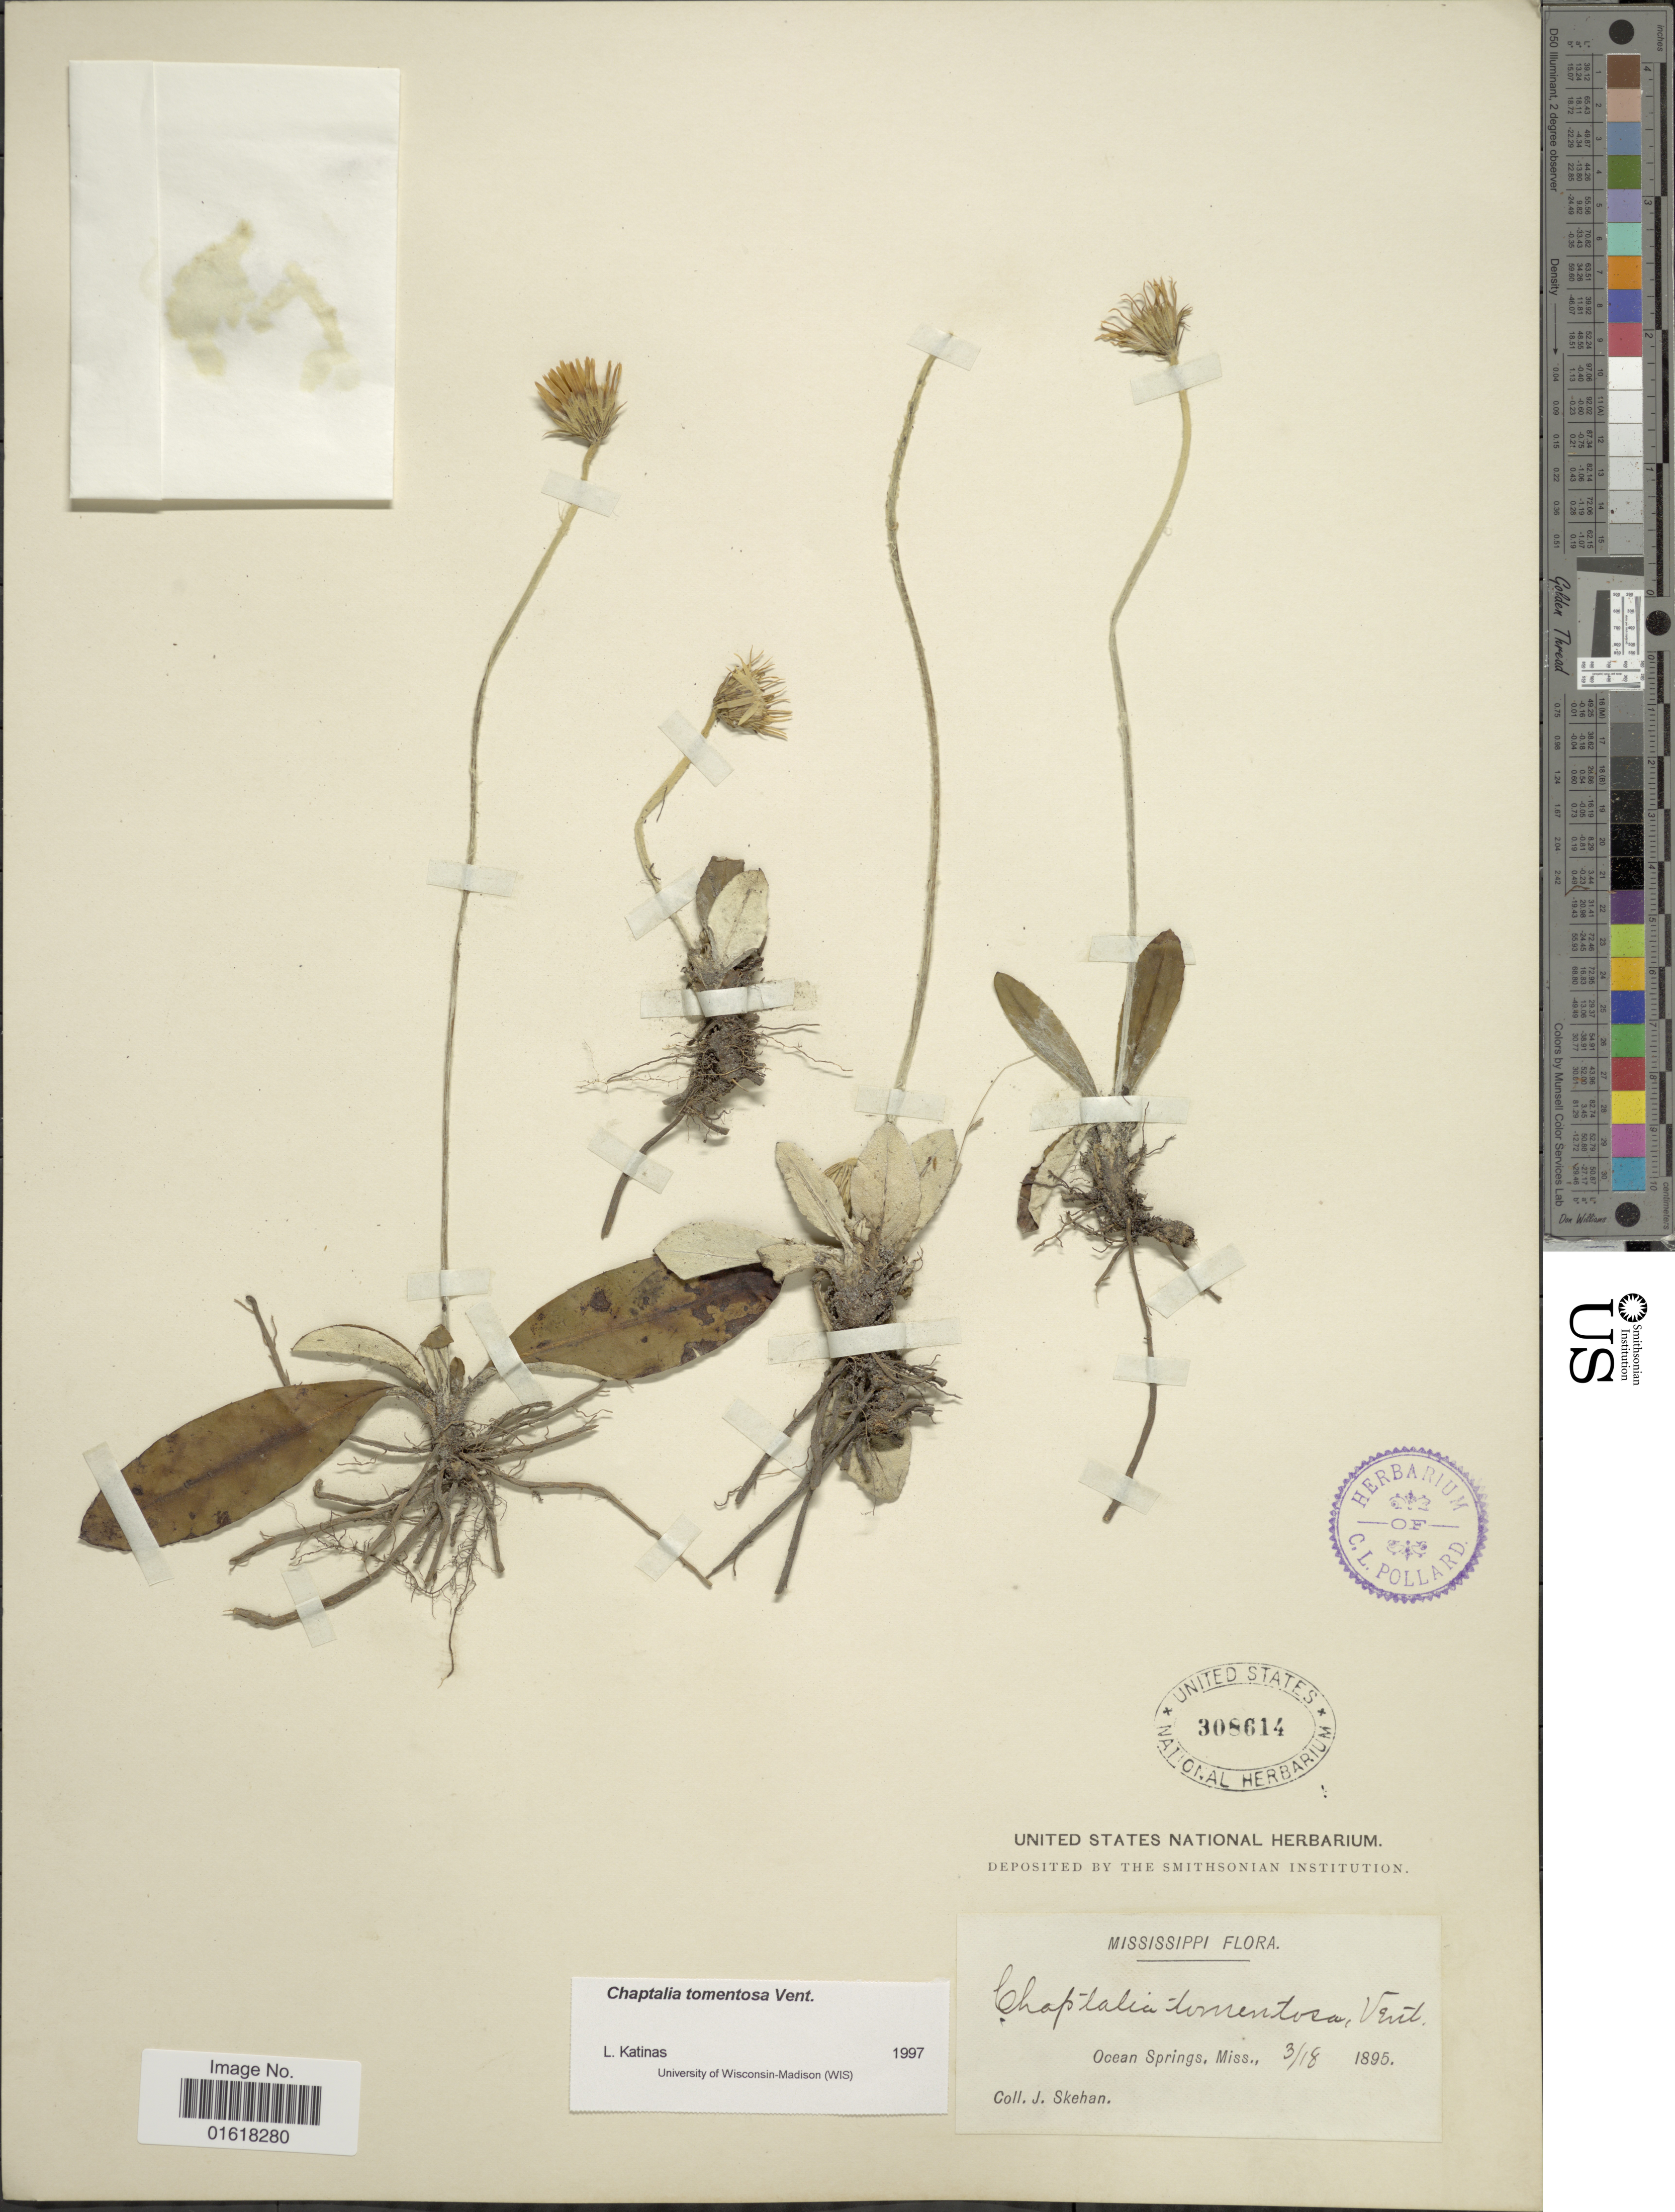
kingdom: Plantae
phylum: Tracheophyta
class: Magnoliopsida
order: Asterales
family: Asteraceae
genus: Chaptalia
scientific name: Chaptalia tomentosa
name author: Vent.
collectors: J. Skehan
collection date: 1895-03-18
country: United States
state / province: Mississippi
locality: Ocean Springs, Miss.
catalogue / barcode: US 308614